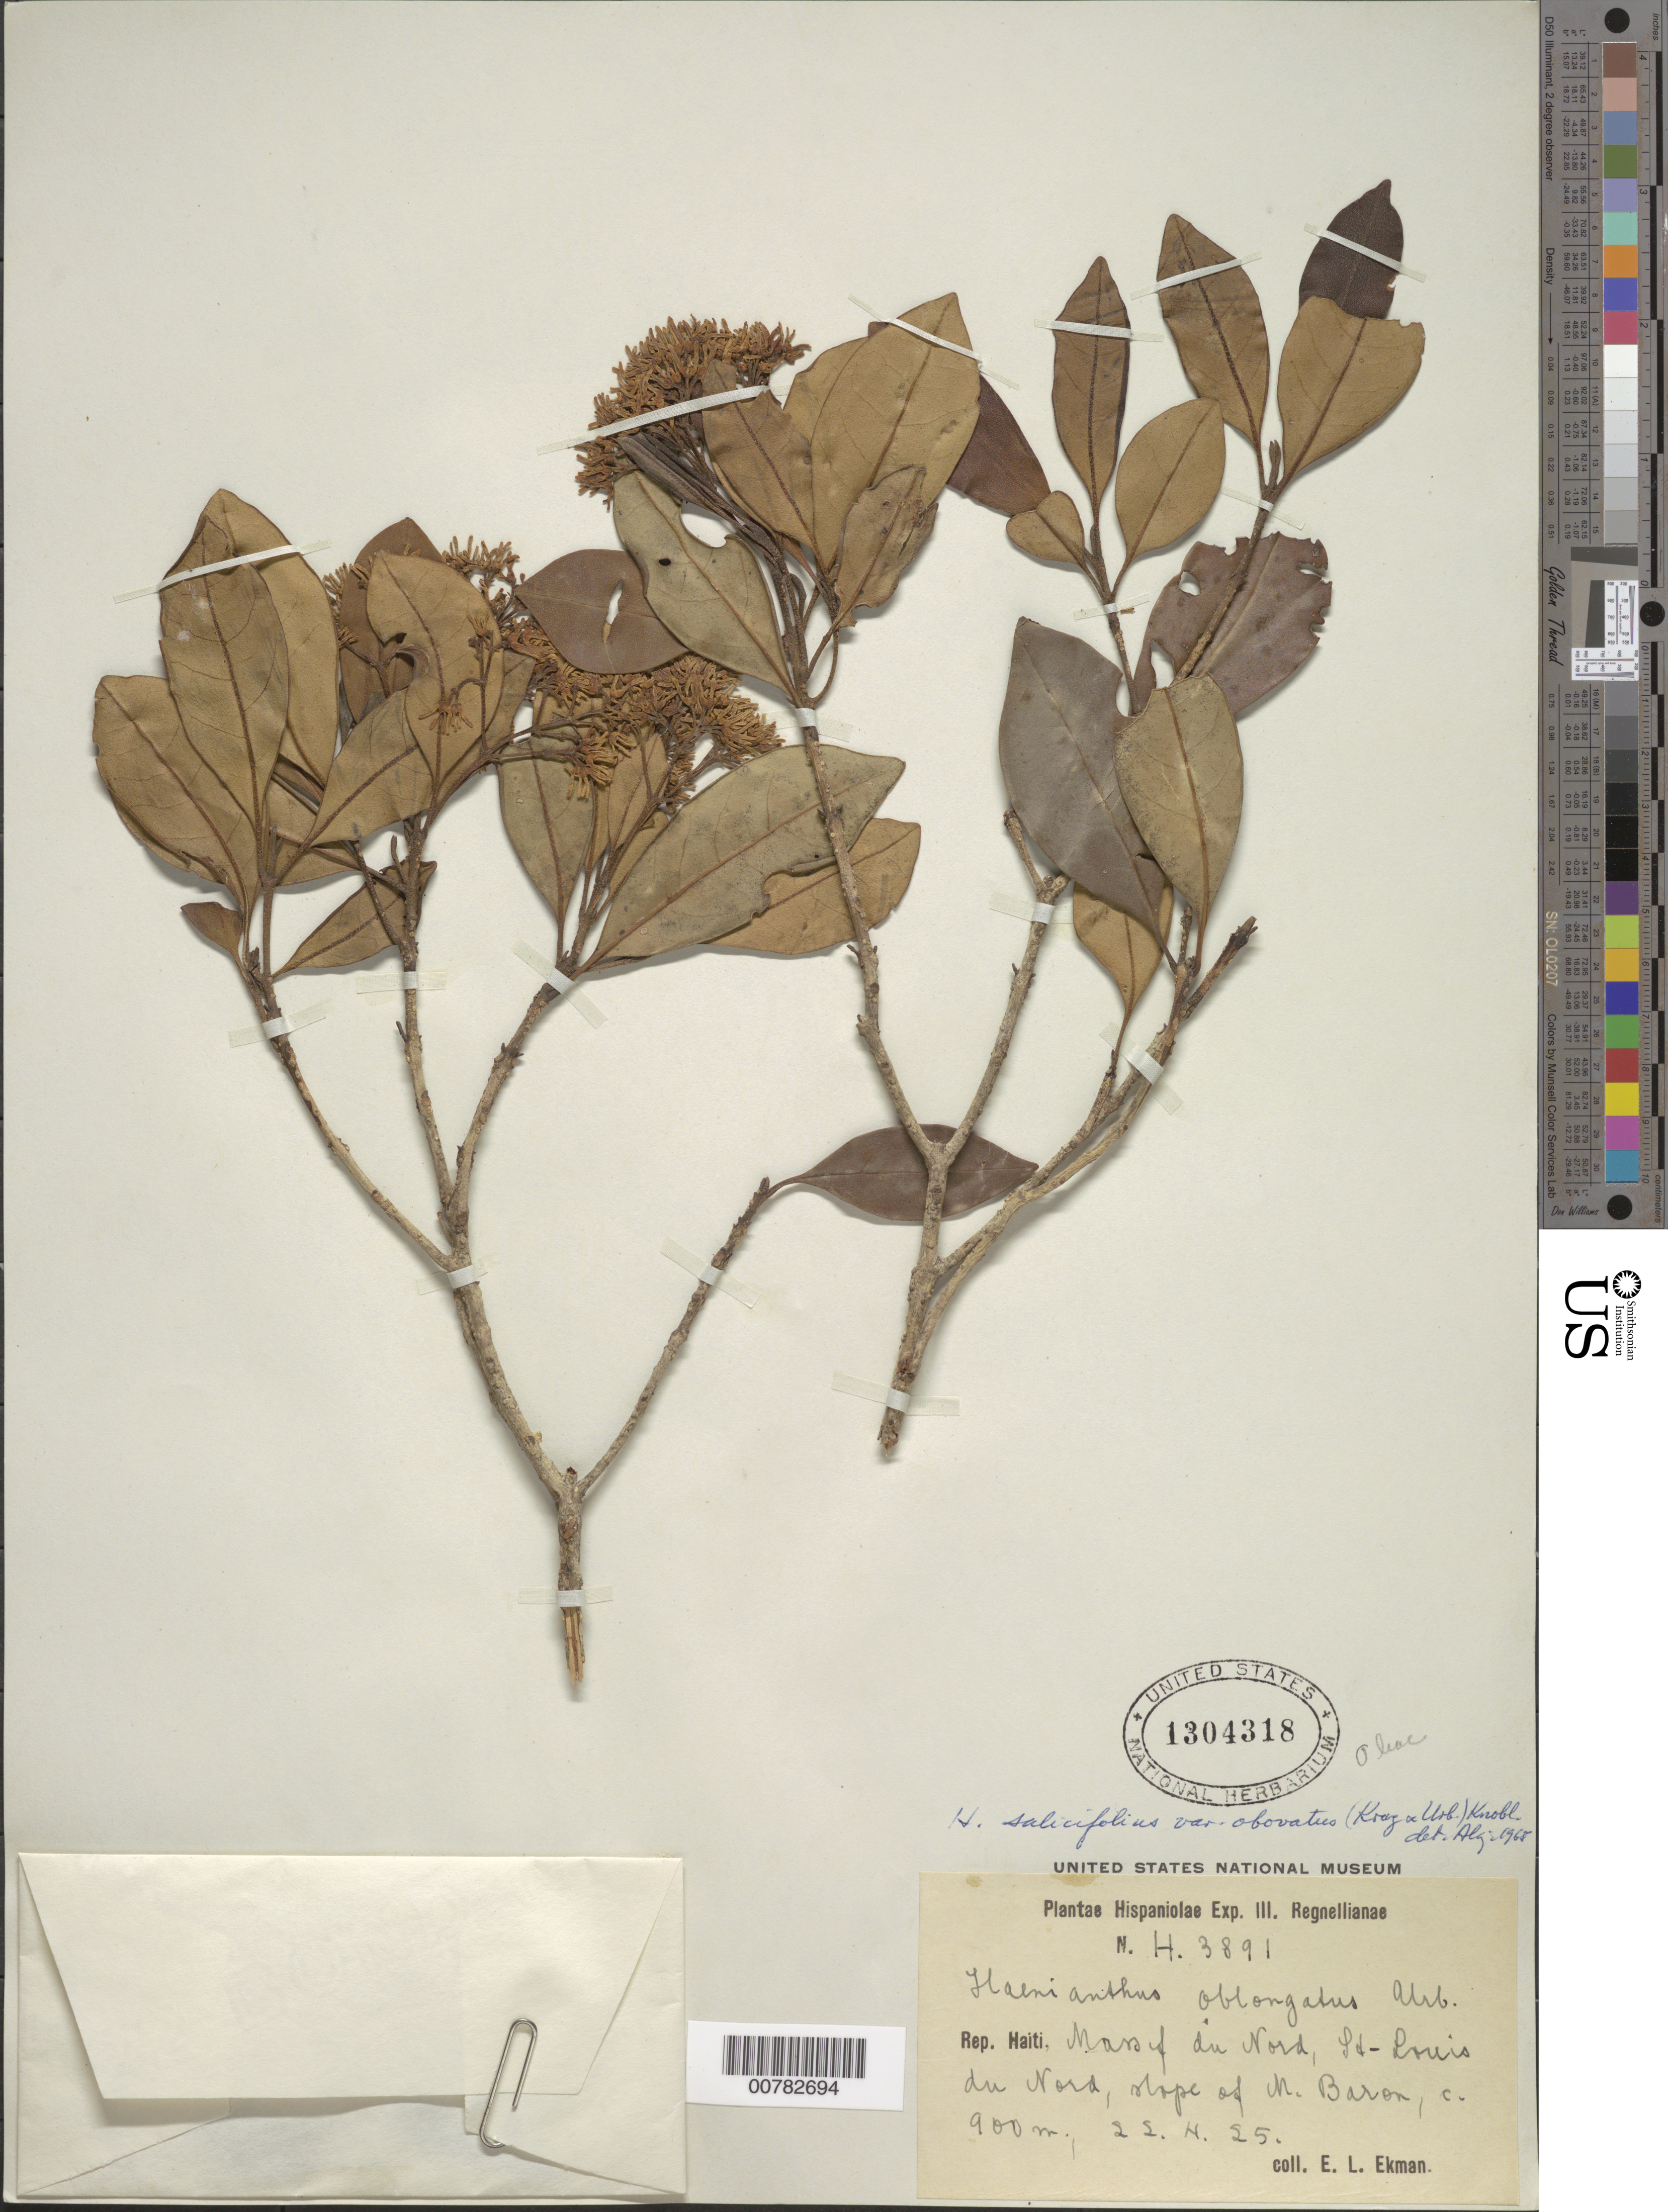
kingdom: Plantae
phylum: Tracheophyta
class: Magnoliopsida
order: Lamiales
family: Oleaceae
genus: Haenianthus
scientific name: Haenianthus salicifolius var. obovatus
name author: (Krug & Urb.) Knobl.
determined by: Liogier, Alain H.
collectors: E. L. Ekman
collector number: H 3891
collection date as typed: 22 Apr 1925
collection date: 1925-04-22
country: Haiti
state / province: Nord-Ouest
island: Hispaniola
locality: Slope of M. Baron, St. Louis du Nord, Massif du Nord.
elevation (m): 900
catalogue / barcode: US 1304318